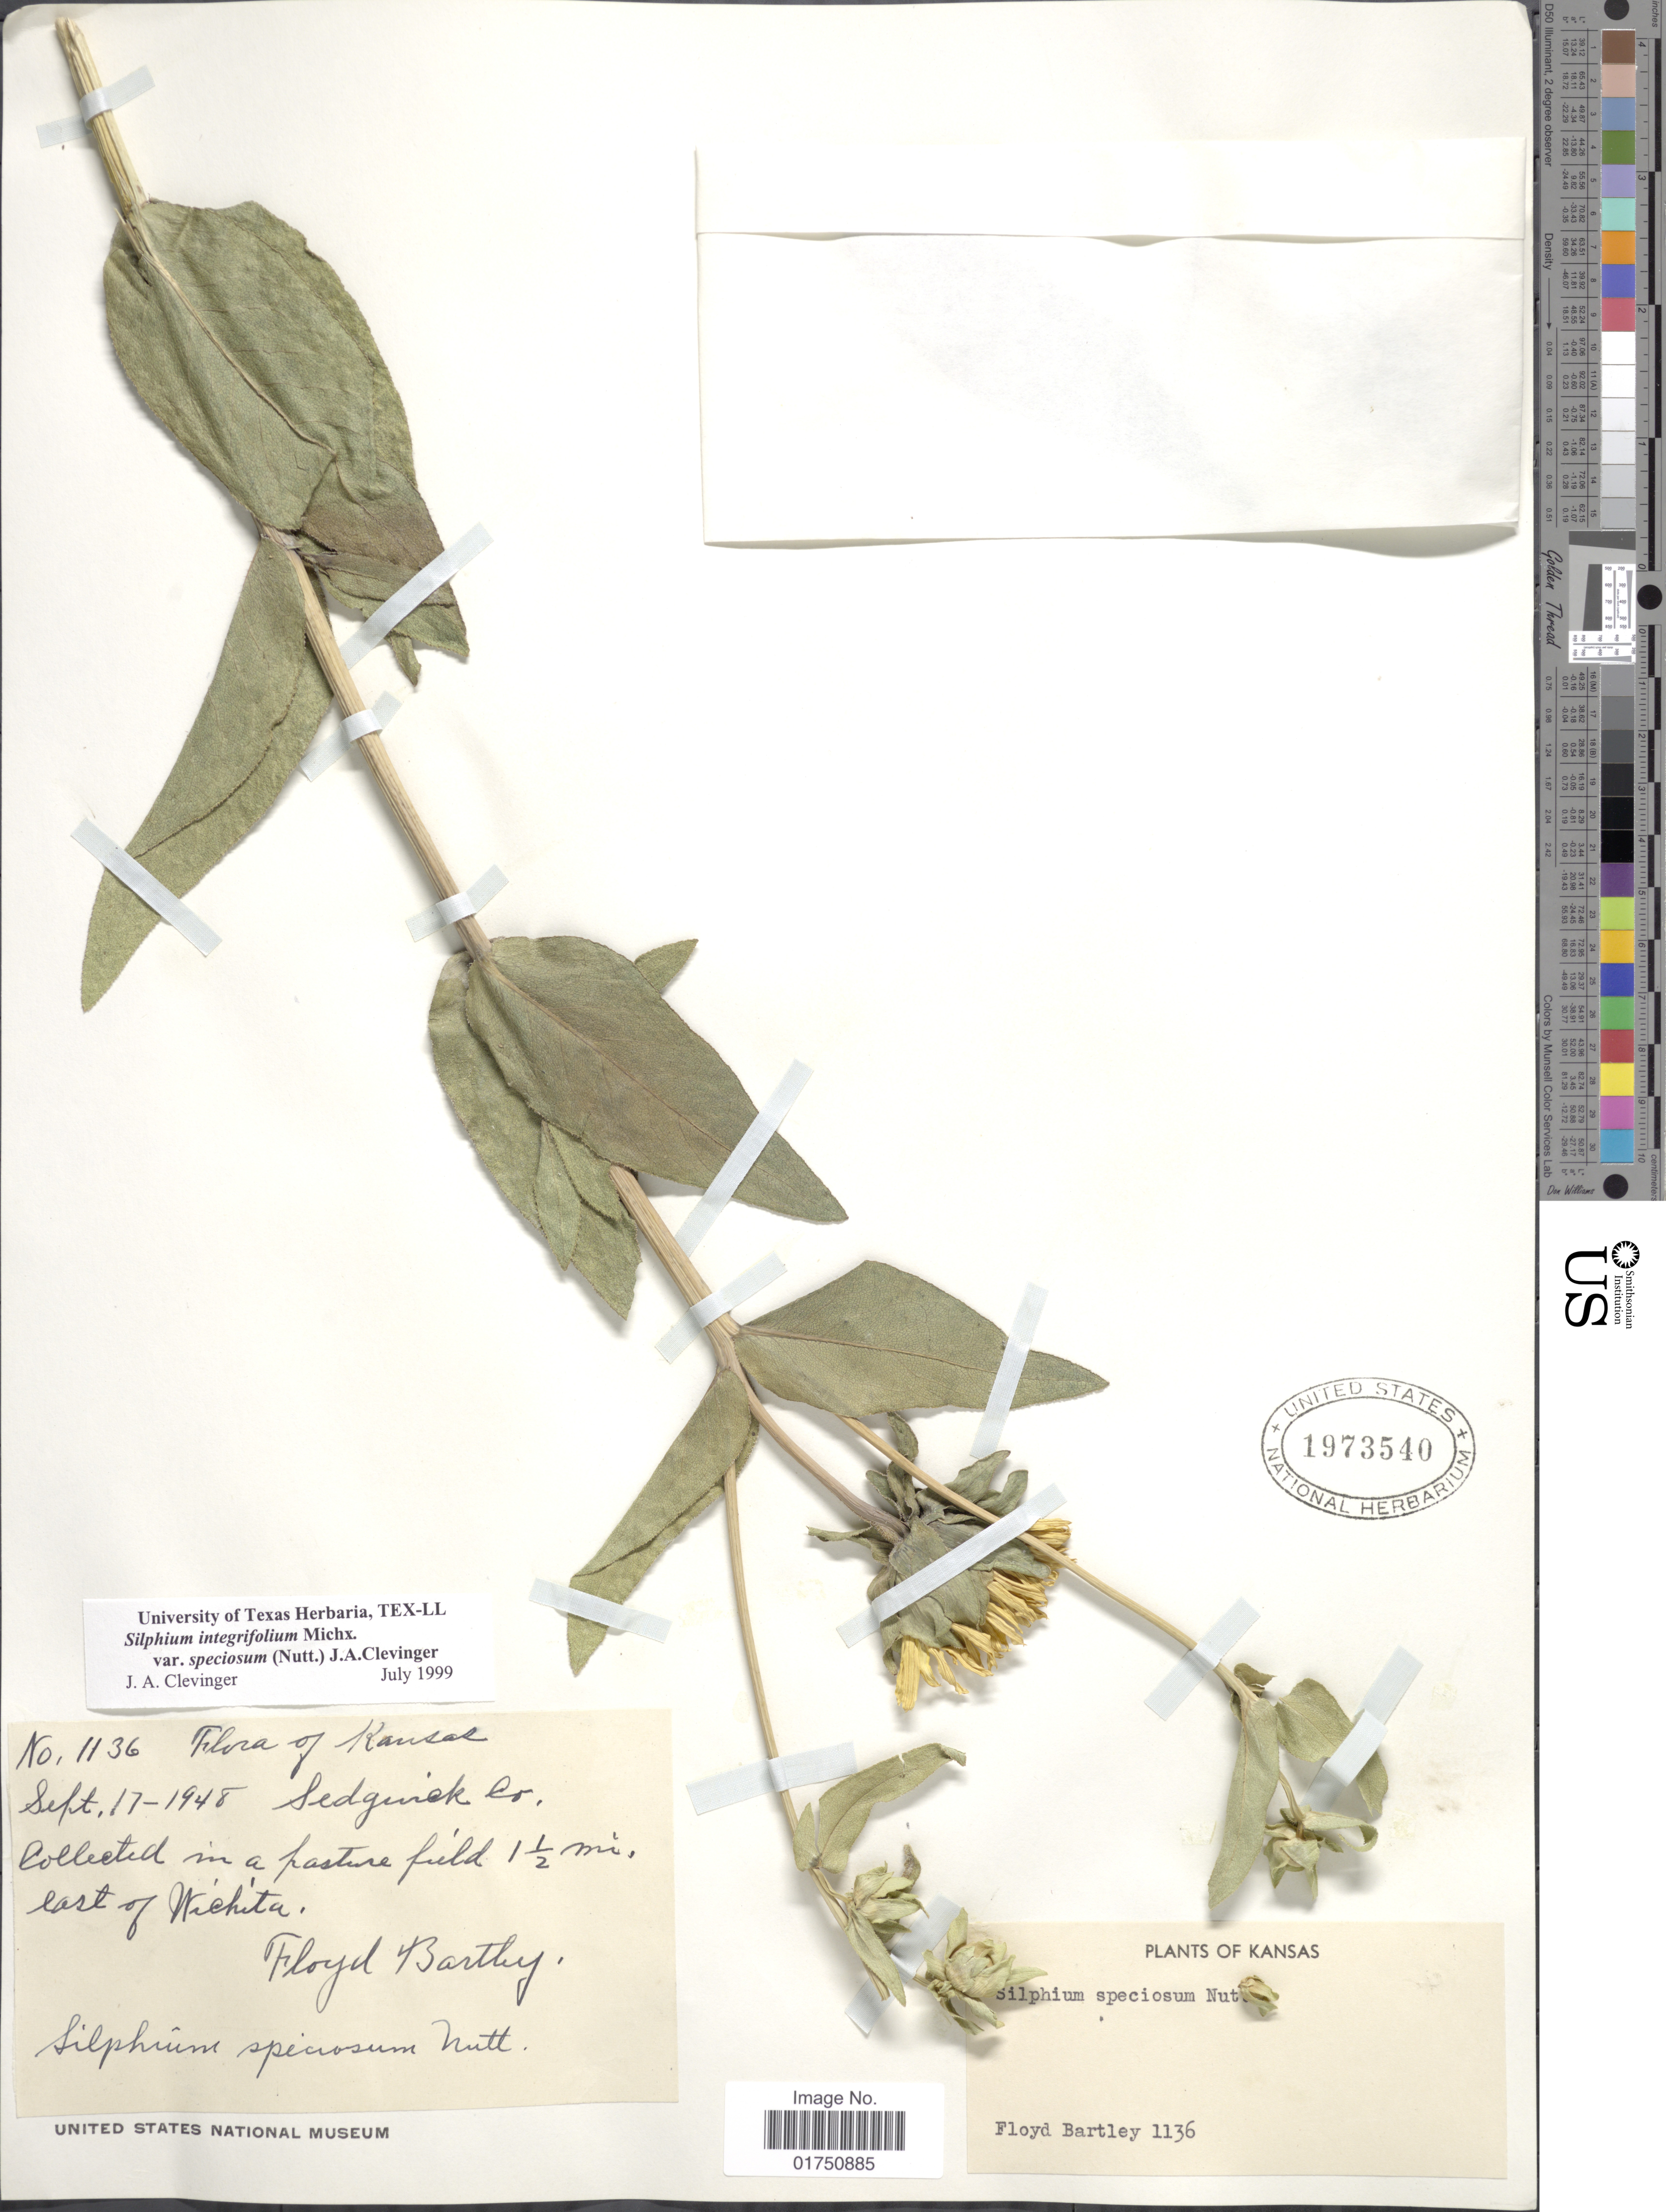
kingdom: Plantae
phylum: Tracheophyta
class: Magnoliopsida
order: Asterales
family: Asteraceae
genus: Silphium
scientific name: Silphium speciosum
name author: Nutt.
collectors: F. Bartley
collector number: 1136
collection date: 1948-09-17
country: United States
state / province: Kansas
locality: Sedgevick Co. Collected in a pasture field 1½ mi. east of Wichita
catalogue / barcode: US 1973540